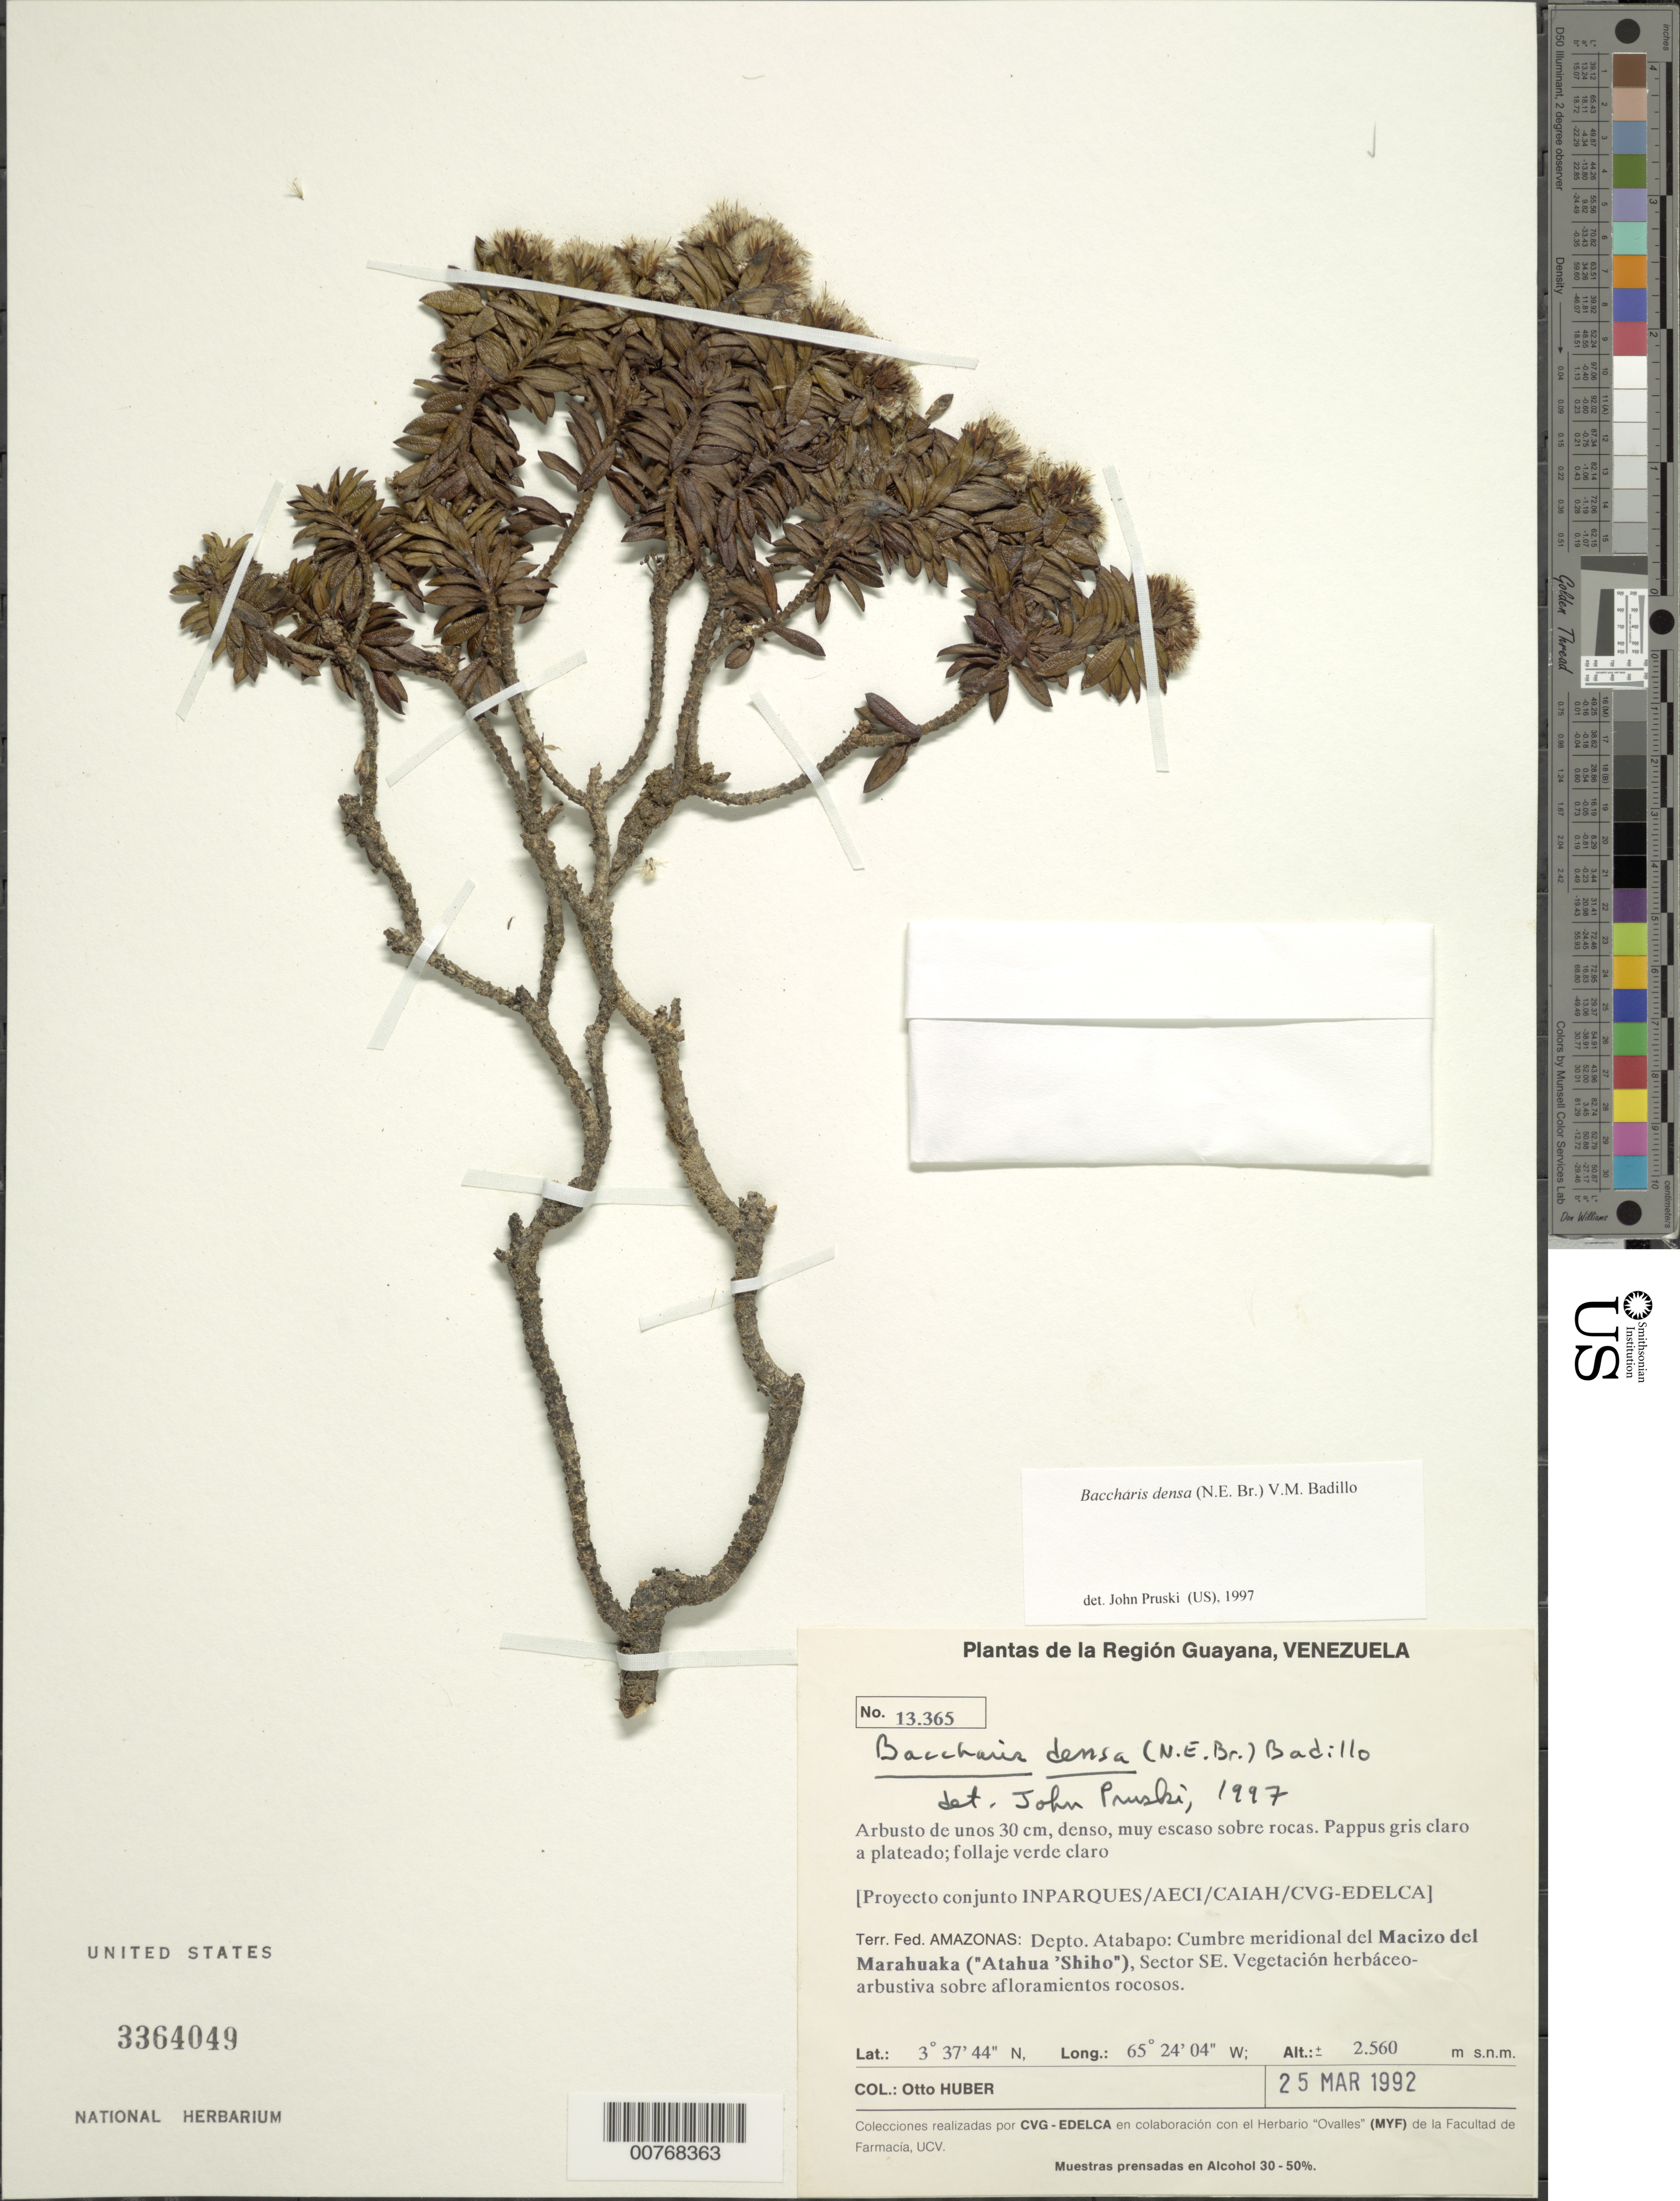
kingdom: Plantae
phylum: Tracheophyta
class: Magnoliopsida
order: Asterales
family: Asteraceae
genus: Baccharis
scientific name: Baccharis densa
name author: (N.E. Br.) V.M. Badillo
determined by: Pruski, J. F.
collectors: O. Huber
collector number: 13365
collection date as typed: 25-Mar-92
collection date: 1992-03-25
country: Venezuela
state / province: Amazonas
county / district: Atabapo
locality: Macizo del Marahuaka ("Atahua shiho"), cumbre meridional, sector SE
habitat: Sobre rocas. Vegetación herbáceo arbustiva sobre afloramientos rocosos.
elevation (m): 2560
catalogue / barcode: US 3364049